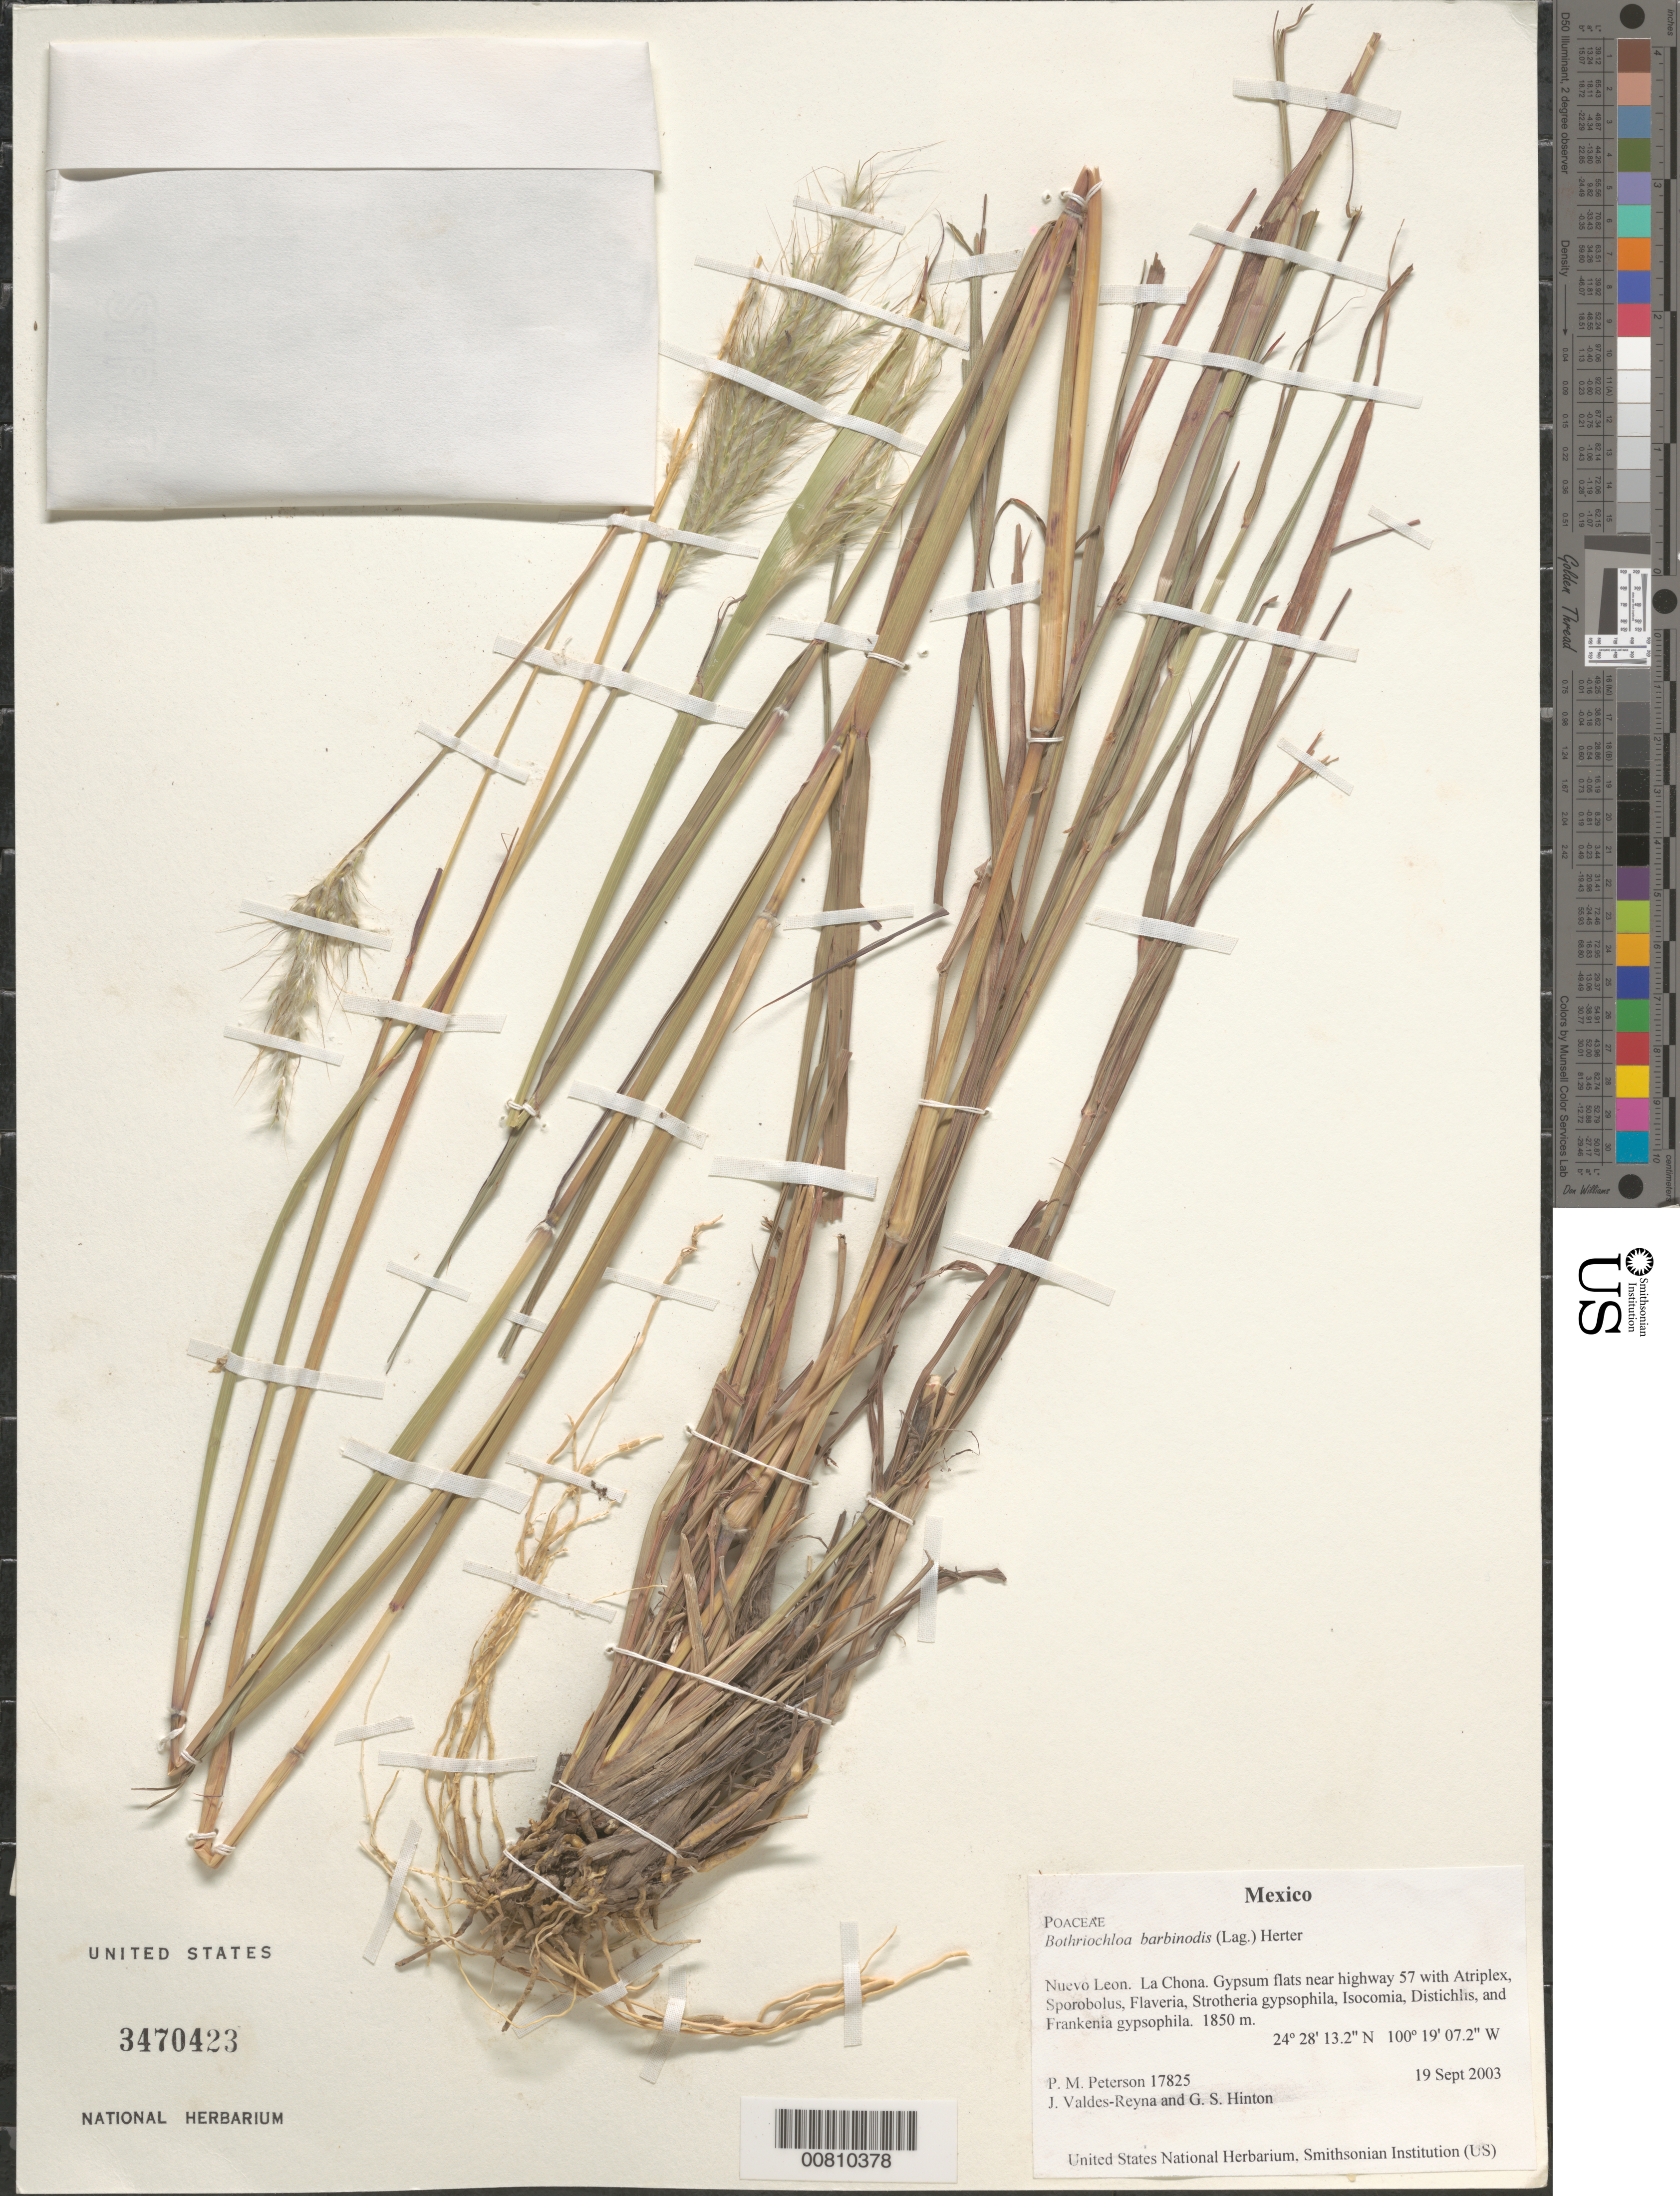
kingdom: Plantae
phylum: Tracheophyta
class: Liliopsida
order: Poales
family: Poaceae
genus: Bothriochloa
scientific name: Bothriochloa barbinodis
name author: (Lag.) Herter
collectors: P. M. Peterson, J. Valdés-Reyna & H. Hinton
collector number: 17825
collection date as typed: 19 Sep 2003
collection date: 2003-09-19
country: Mexico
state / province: Nuevo León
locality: La Chona. Gypsum flats near highway 57 with Atriplex, Sporobolus, Flaveria, Strotheria gypsophila, Isocomia, Distichlis, and Frankenia gypsophila.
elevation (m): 1850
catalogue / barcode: US 3470423